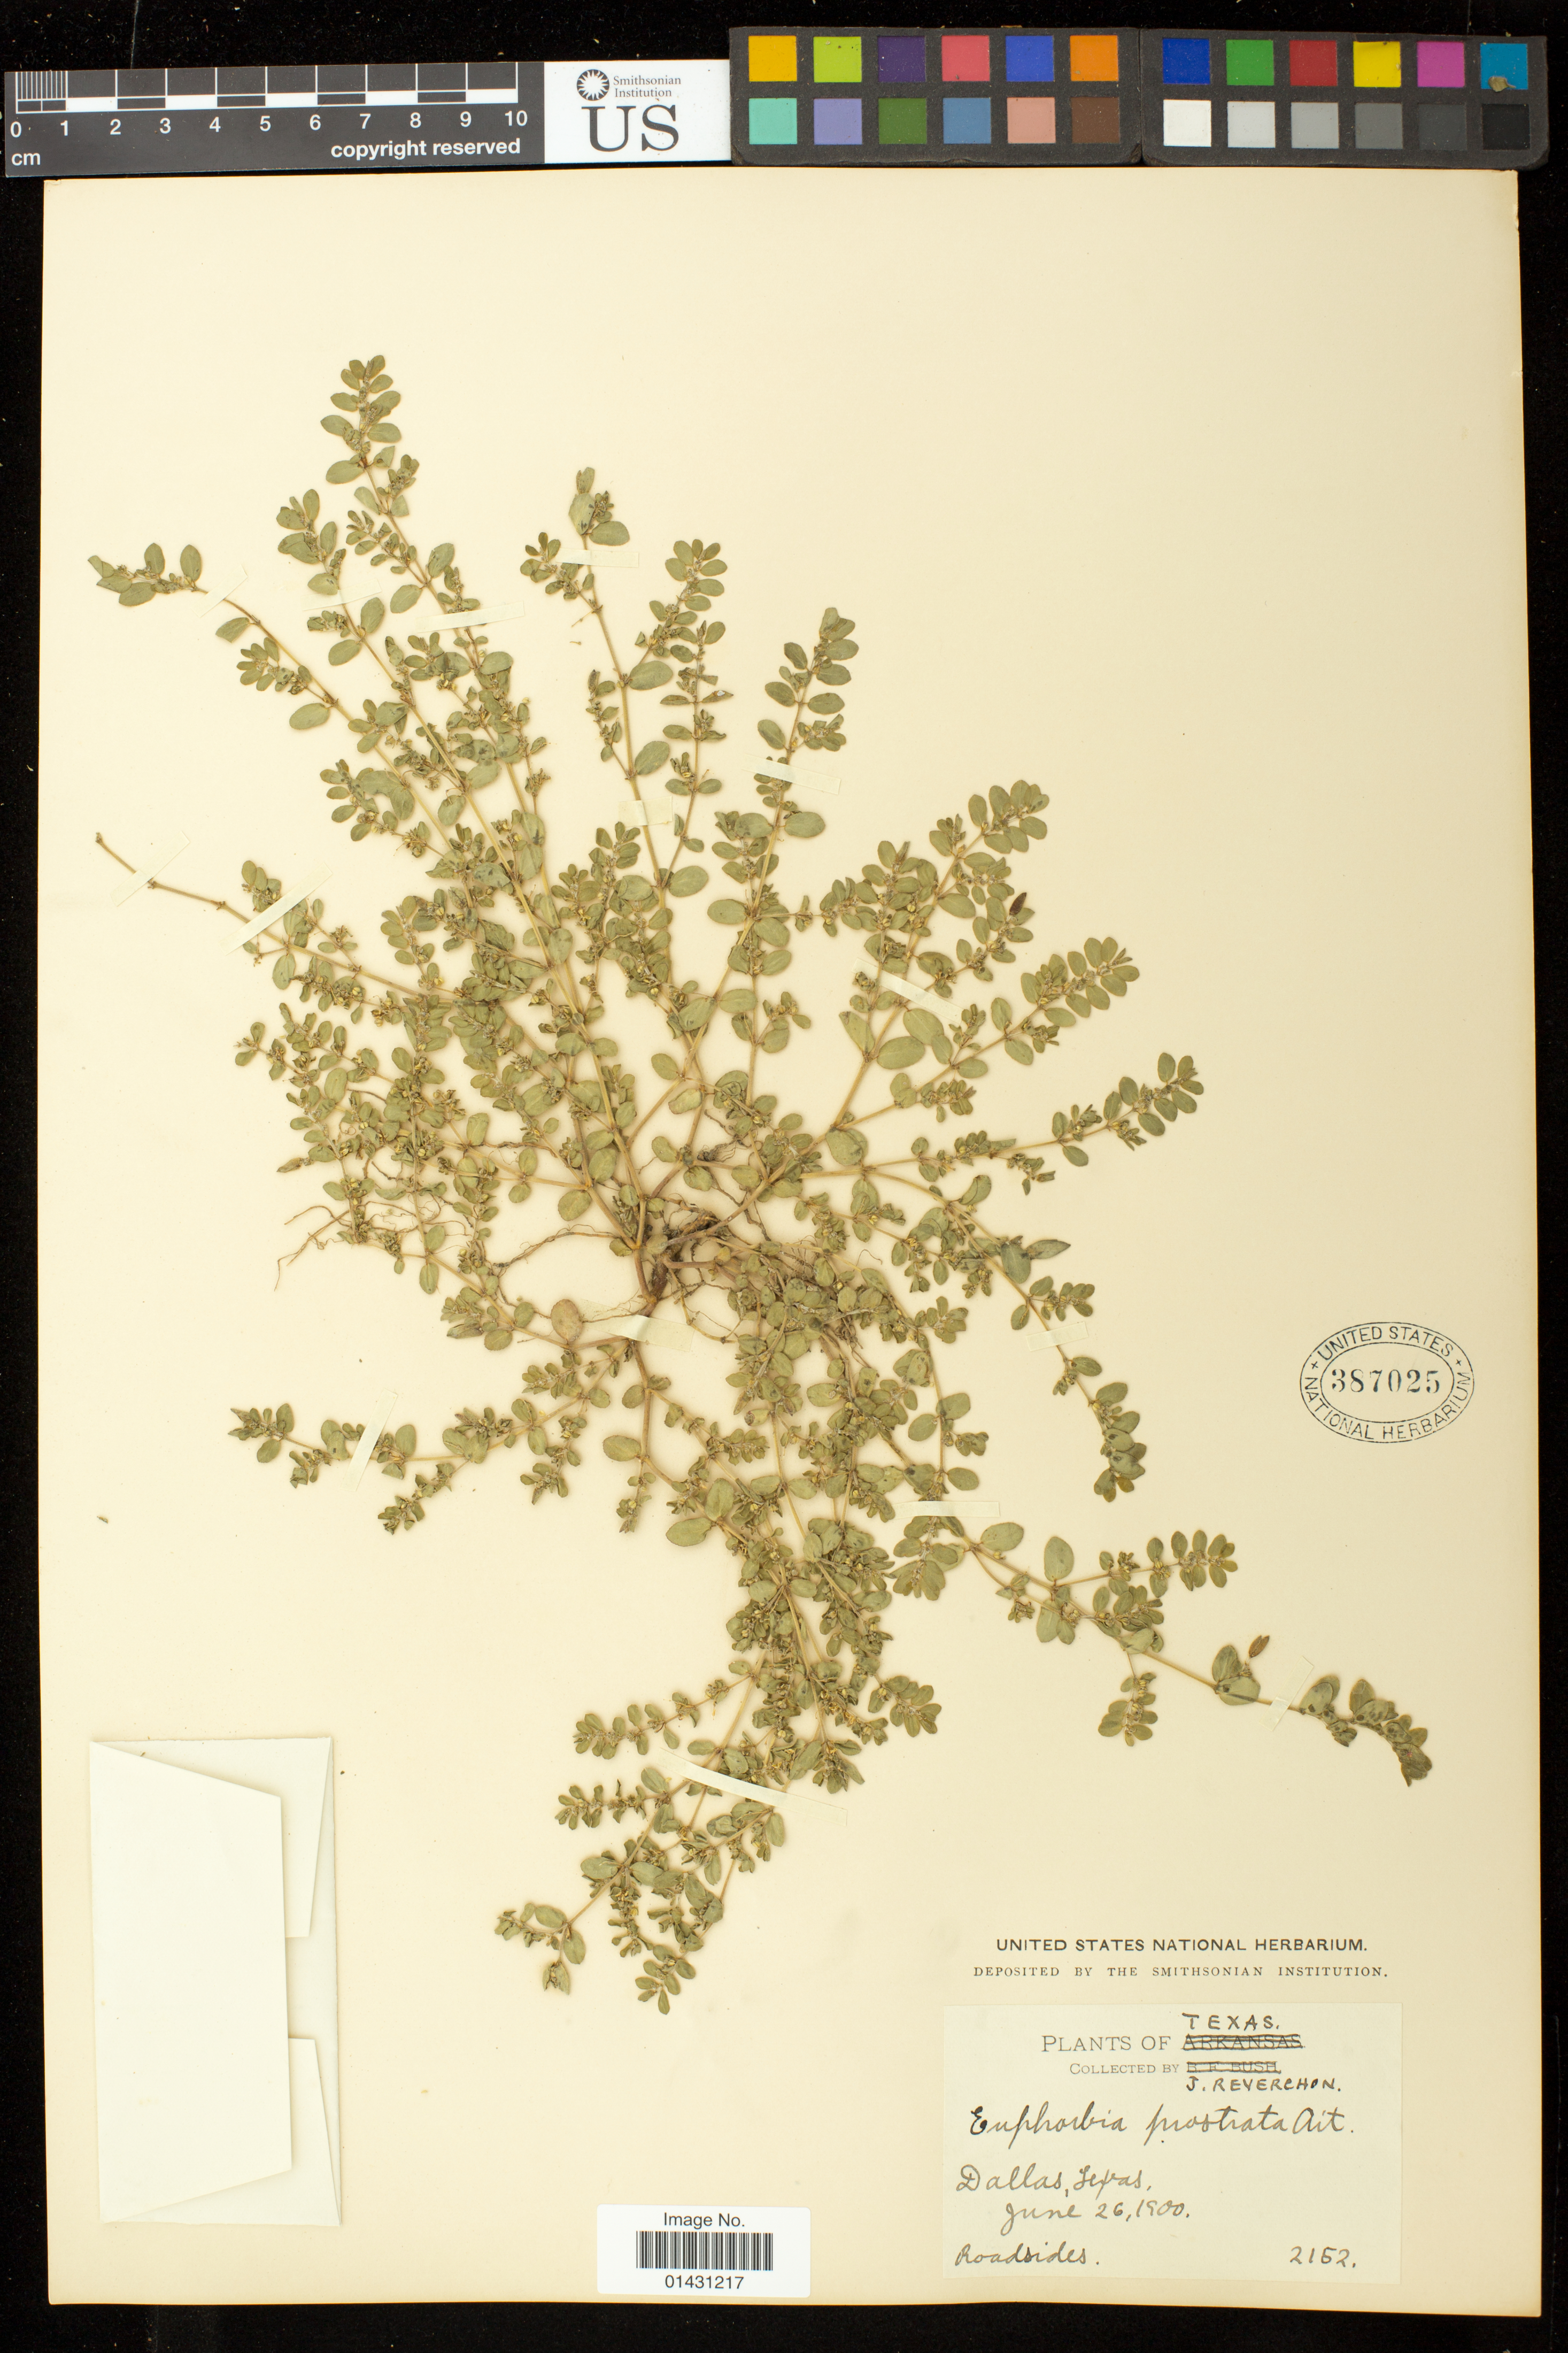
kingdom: Plantae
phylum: Tracheophyta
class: Magnoliopsida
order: Malpighiales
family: Euphorbiaceae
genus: Euphorbia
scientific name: Euphorbia prostrata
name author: Aiton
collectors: J. Reverchon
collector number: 2152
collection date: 1900-06-26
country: United States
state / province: Texas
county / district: Dallas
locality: Dallas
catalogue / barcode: US 387025